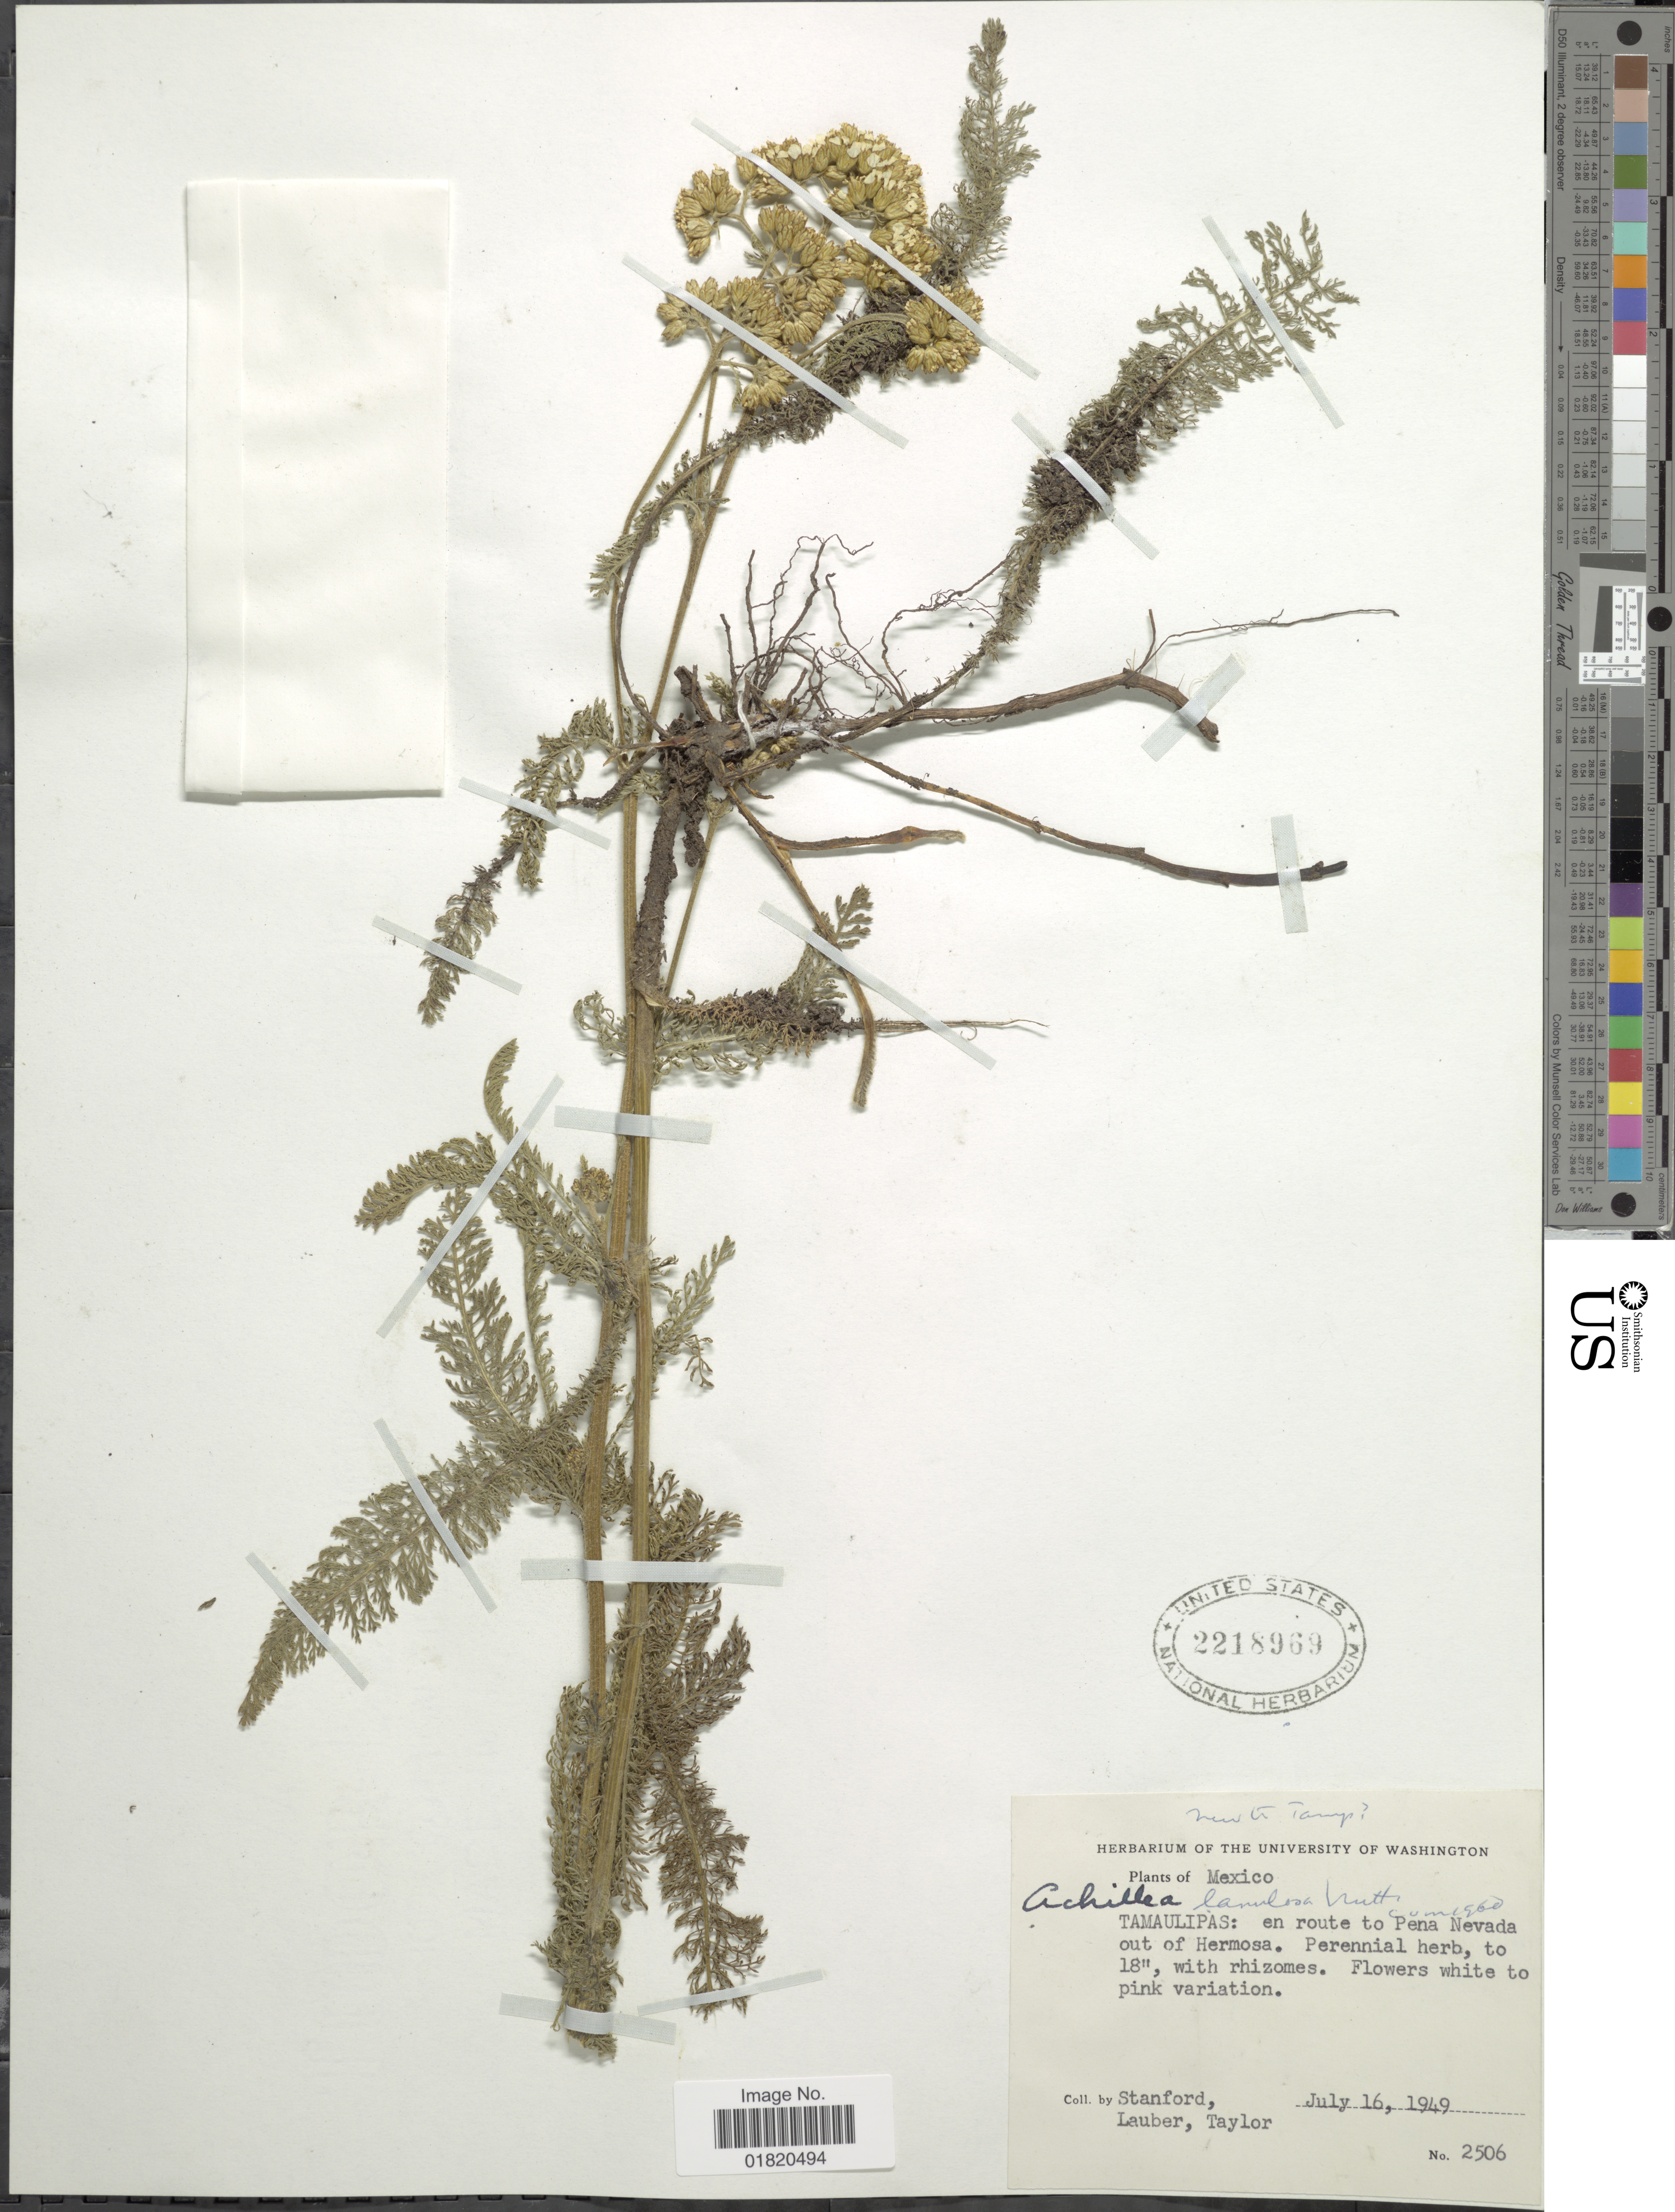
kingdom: Plantae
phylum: Tracheophyta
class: Magnoliopsida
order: Asterales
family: Asteraceae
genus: Achillea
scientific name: Achillea lanulosa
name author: Nutt.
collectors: -. Stanford, Lauber, -- & -- Taylor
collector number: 2506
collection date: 1949-07-16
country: Mexico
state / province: Tamaulipas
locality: En route to Pena Nevada out of Hermosa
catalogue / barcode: US 2218969